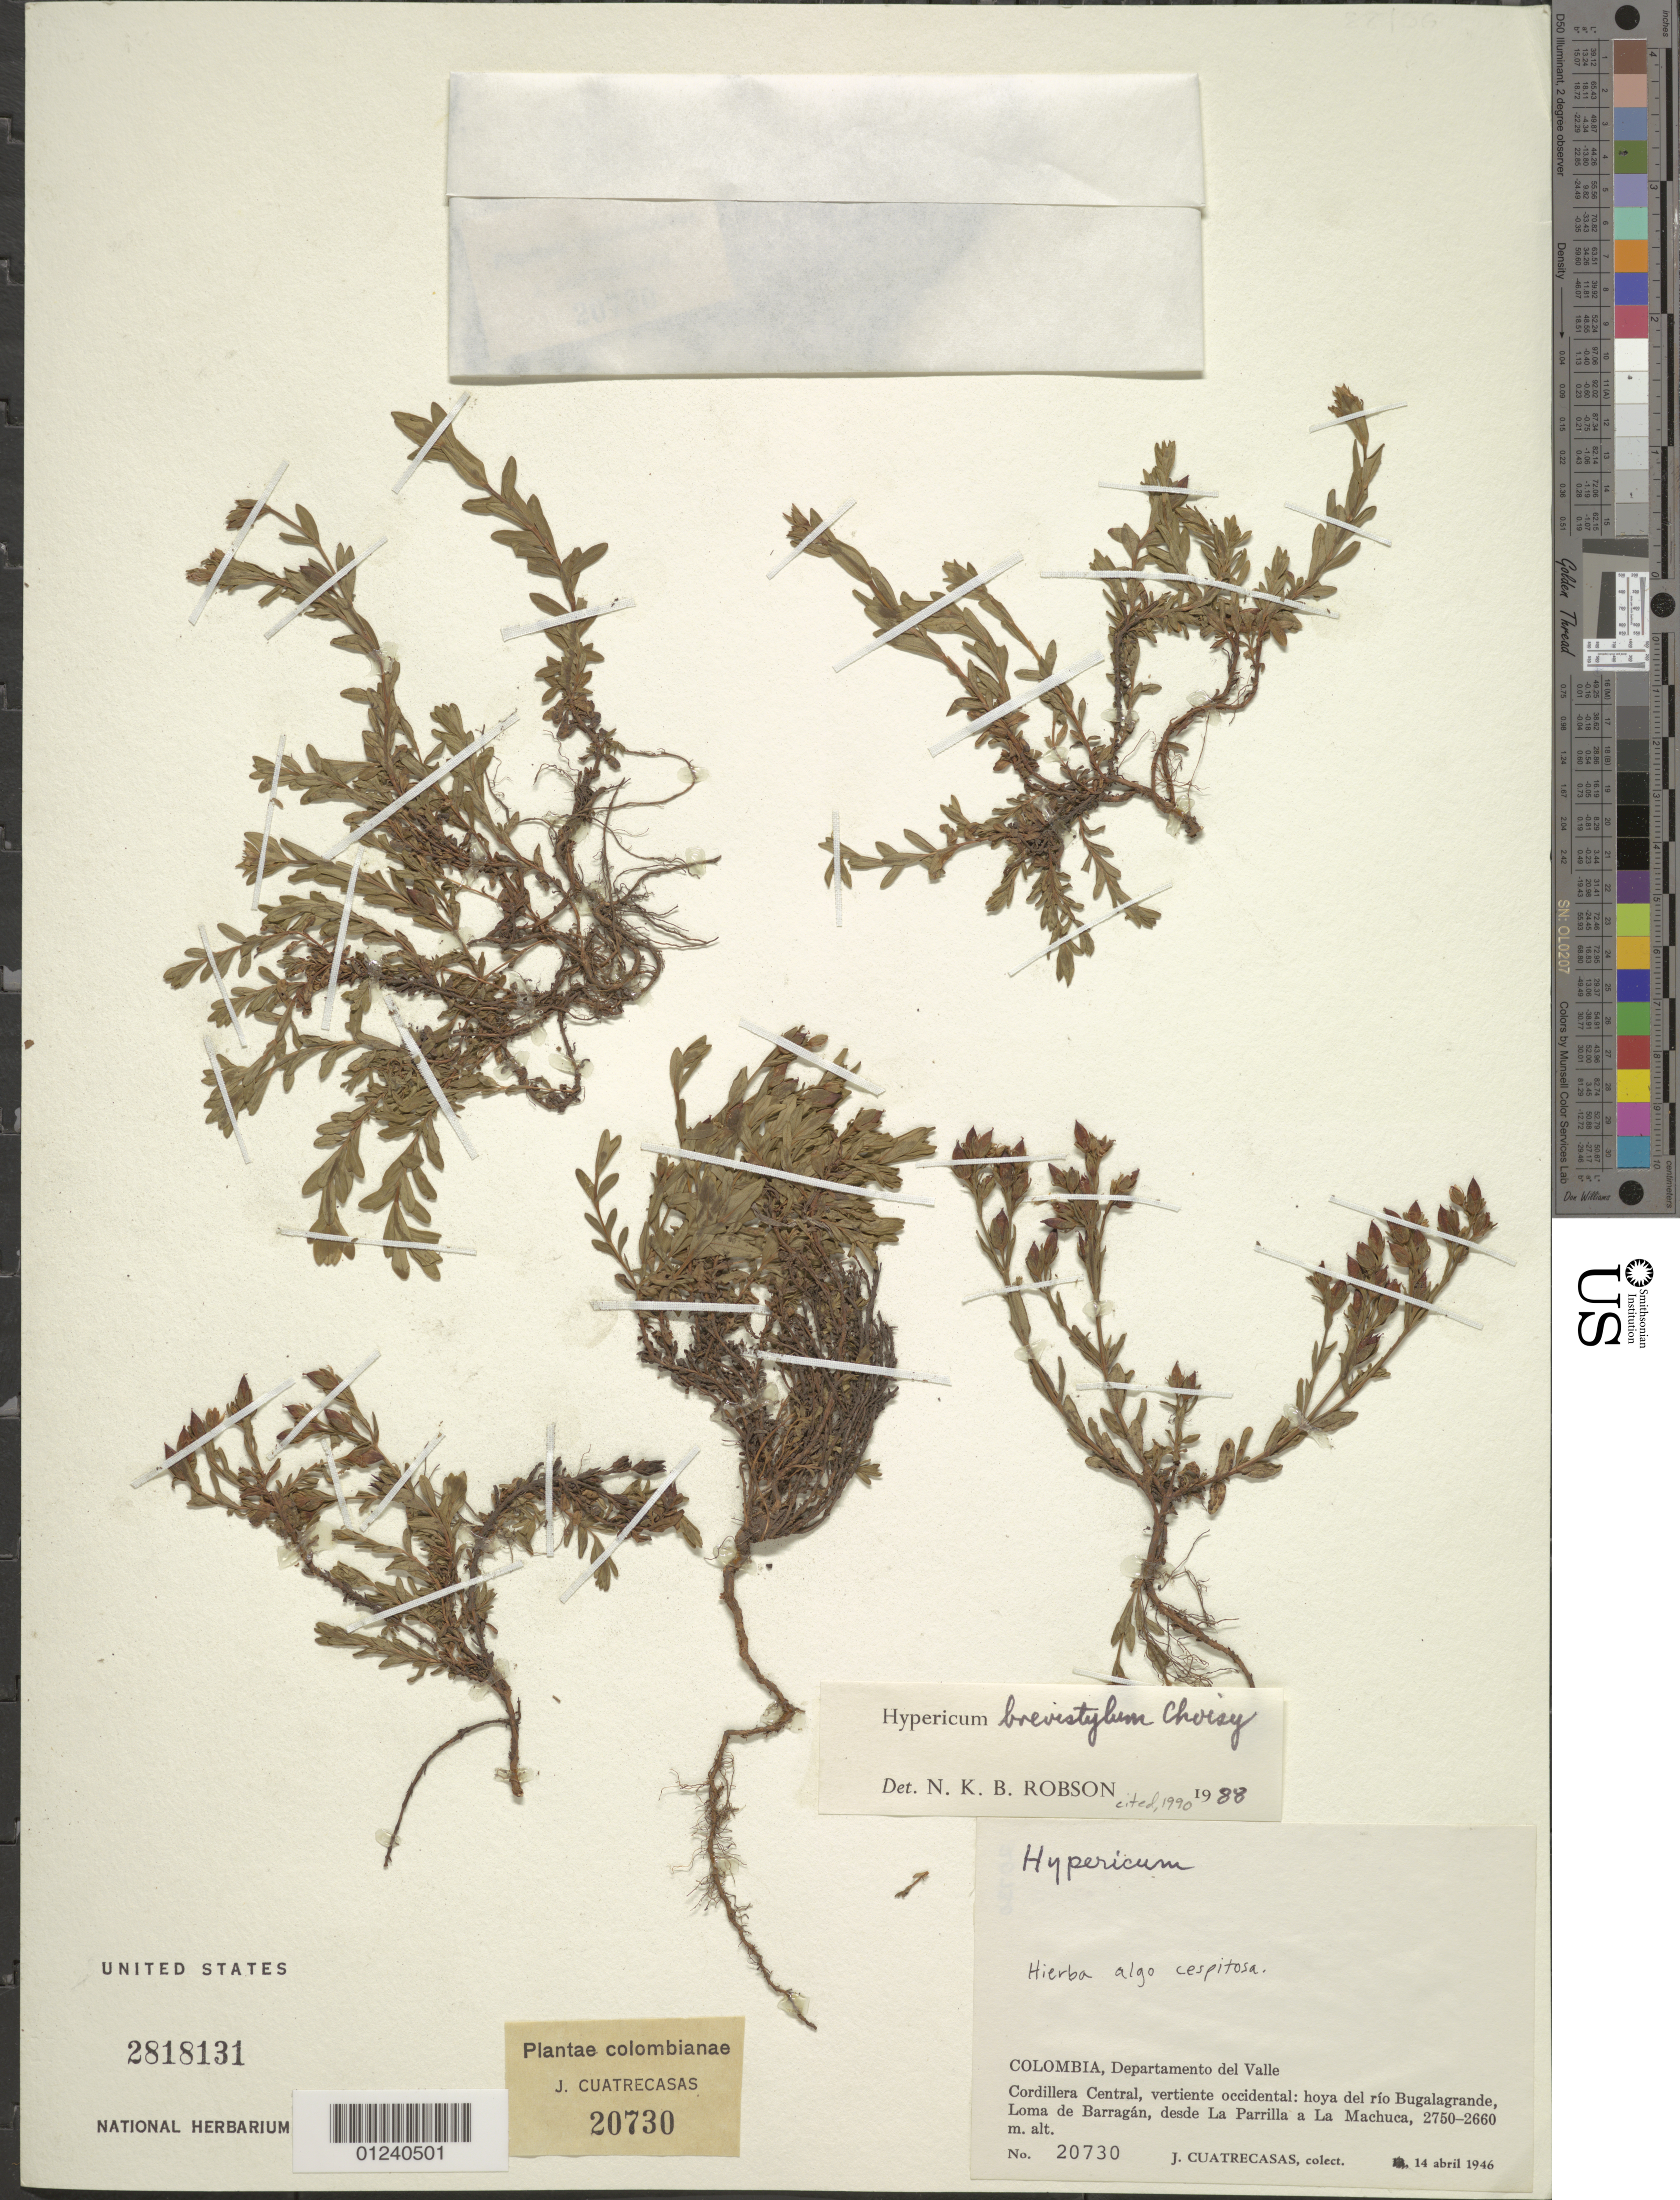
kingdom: Plantae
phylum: Tracheophyta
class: Magnoliopsida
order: Malpighiales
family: Hypericaceae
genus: Hypericum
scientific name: Hypericum brevistylum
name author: Choisy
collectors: J. Cuatrecasas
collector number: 20730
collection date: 1946-04-14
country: Colombia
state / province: Valle del Cauca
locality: Departamento del Valle Cordillera Central, vertiente occidental: hoya del río Bugalagrande, Loma de Barragán, desde La Parrilla a La Machuca.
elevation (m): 2660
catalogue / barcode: US 2818131